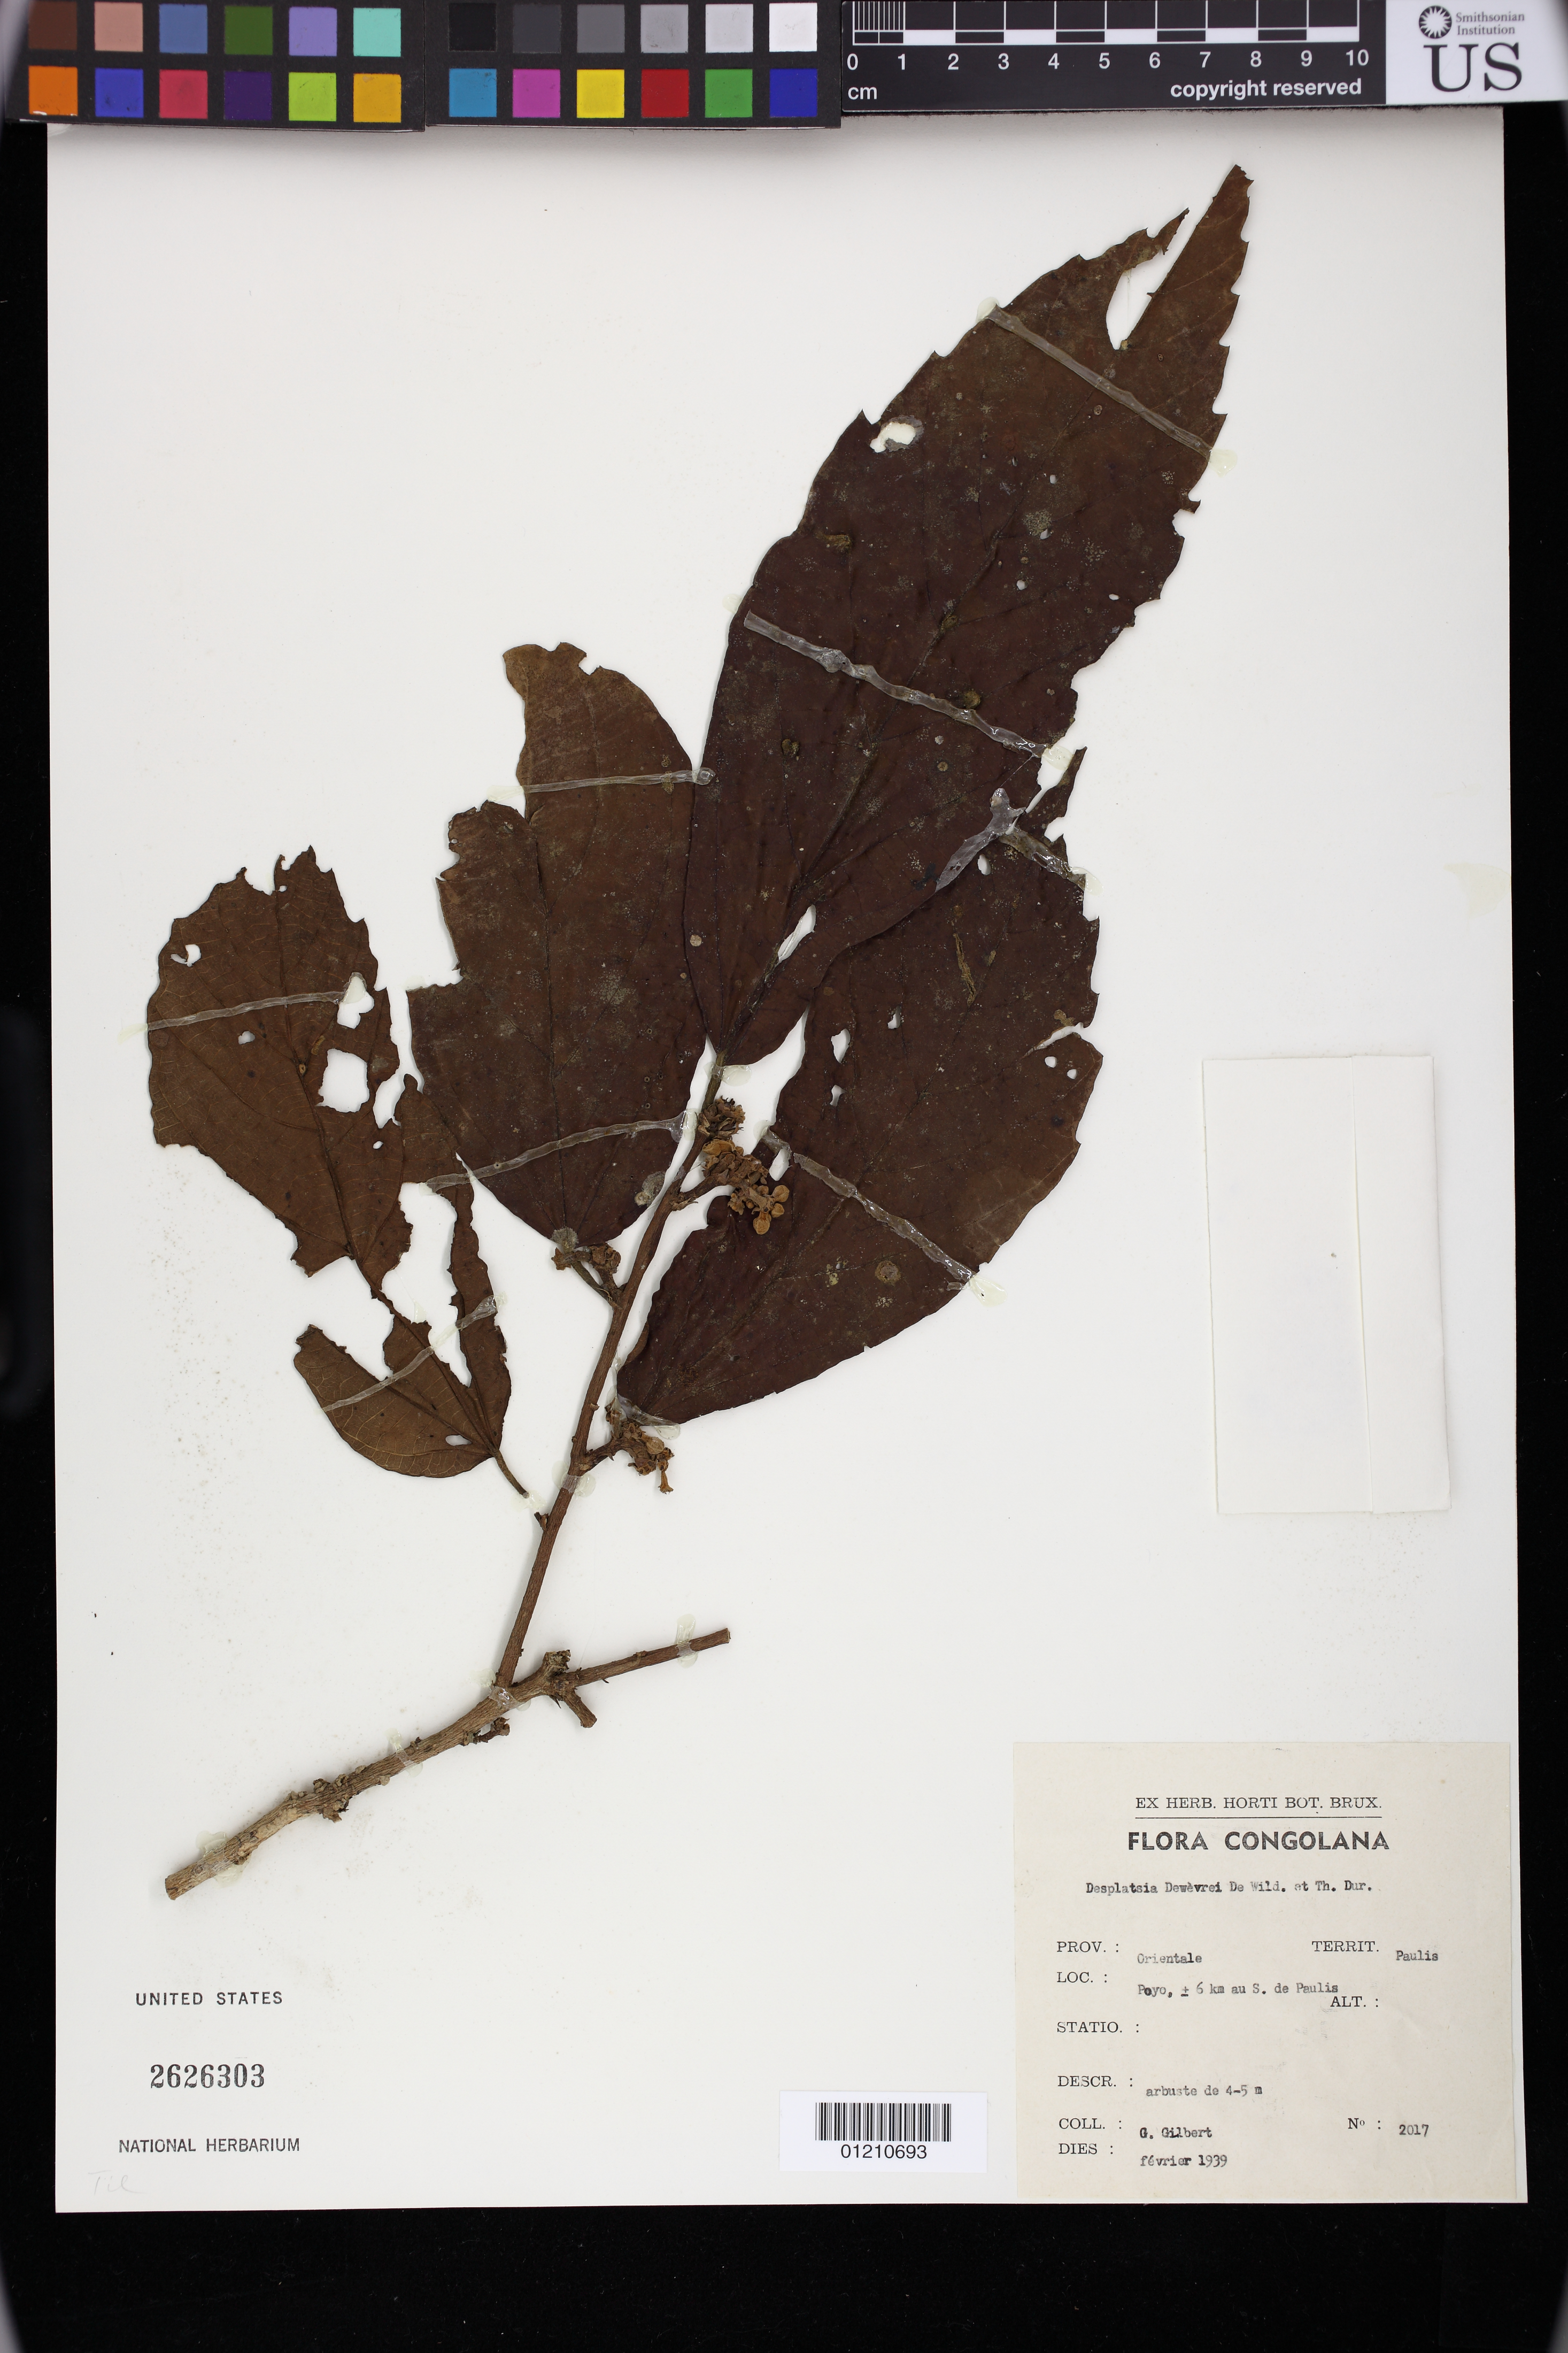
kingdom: Plantae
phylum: Tracheophyta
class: Magnoliopsida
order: Malvales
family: Malvaceae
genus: Desplatsia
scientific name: Desplatsia dewevrei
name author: (De Wild. & Durand) Burret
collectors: G. Gilbert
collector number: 2017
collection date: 1939-02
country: Congo, Democratic Republic of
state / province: Haut-Uele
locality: Poyo, +/- 6 km au S. de Paulis, Orientale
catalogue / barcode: US 2626303